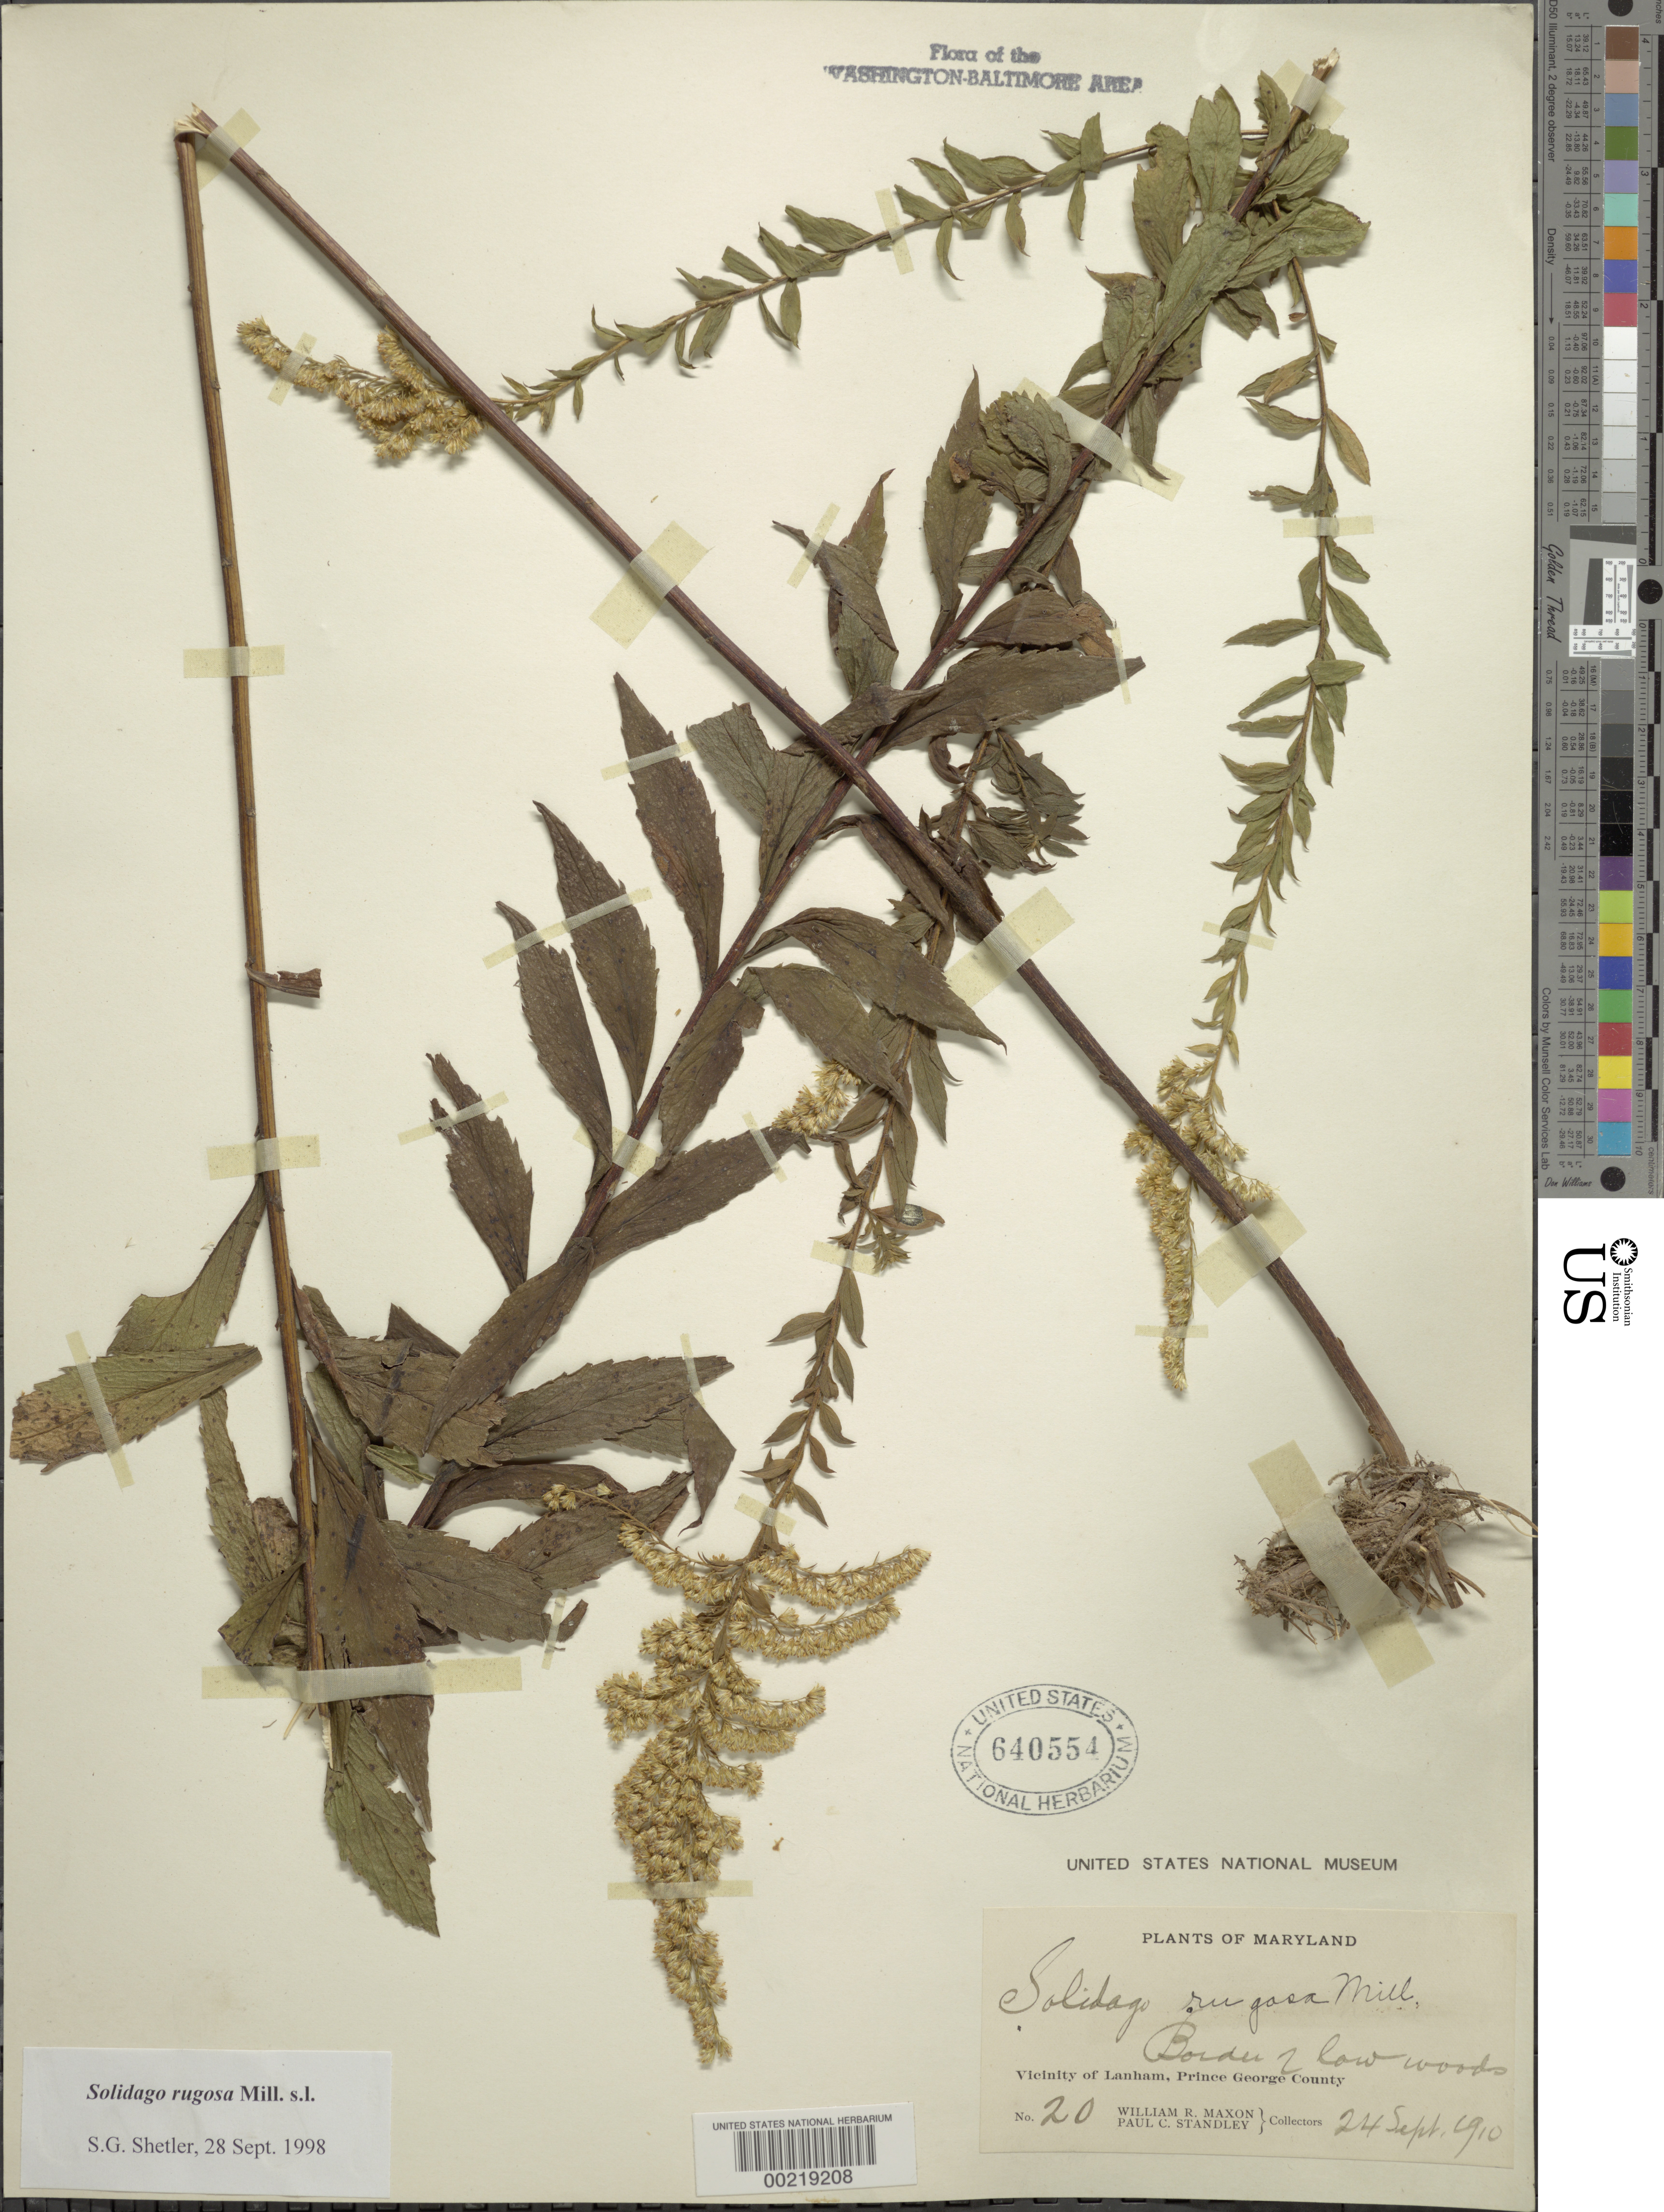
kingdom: Plantae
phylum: Tracheophyta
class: Magnoliopsida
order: Asterales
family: Asteraceae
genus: Solidago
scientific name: Solidago rugosa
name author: Mill.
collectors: W. R. Maxon & P. C. Standley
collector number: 20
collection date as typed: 24 Sep 1910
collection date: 1910-09-24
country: United States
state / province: Maryland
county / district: Prince George's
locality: Lanham vicinity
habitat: Border of low woods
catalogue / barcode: US 640554